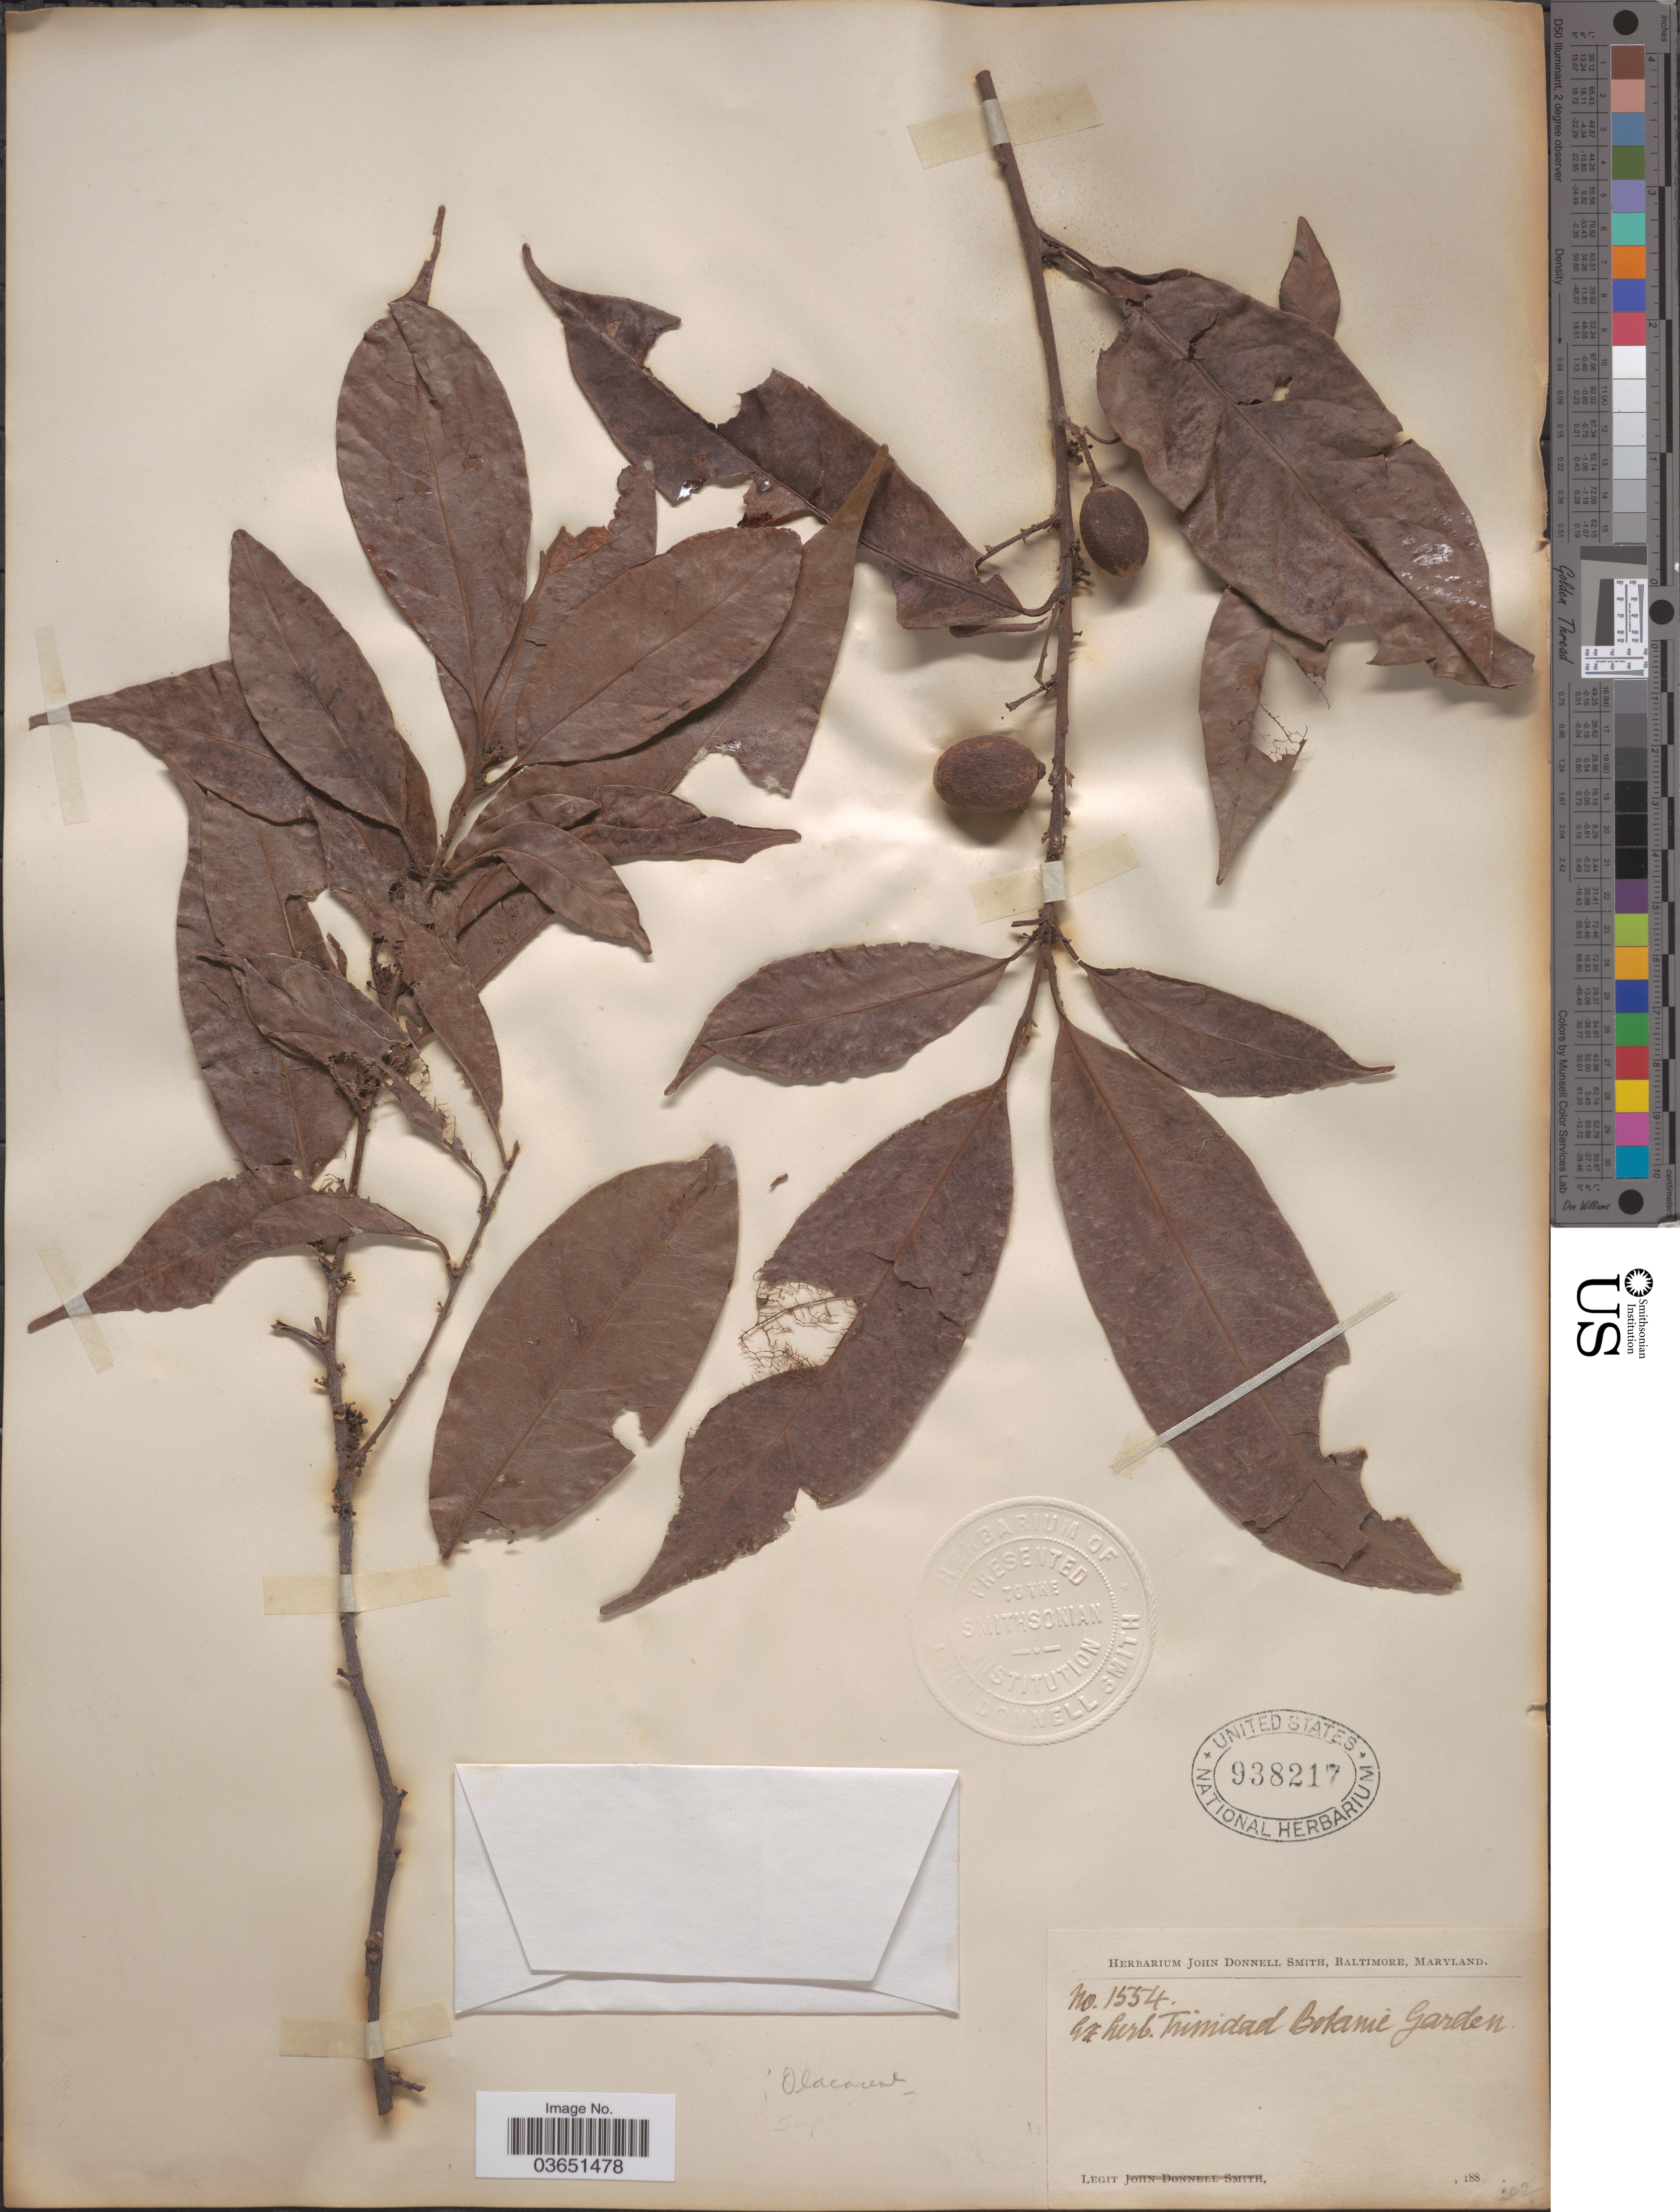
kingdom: Plantae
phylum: Tracheophyta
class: Magnoliopsida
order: Santalales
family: Olacaceae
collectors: ex herb. Bot. Gard. Trinidad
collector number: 1554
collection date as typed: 188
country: Trinidad and Tobago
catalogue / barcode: US 938217